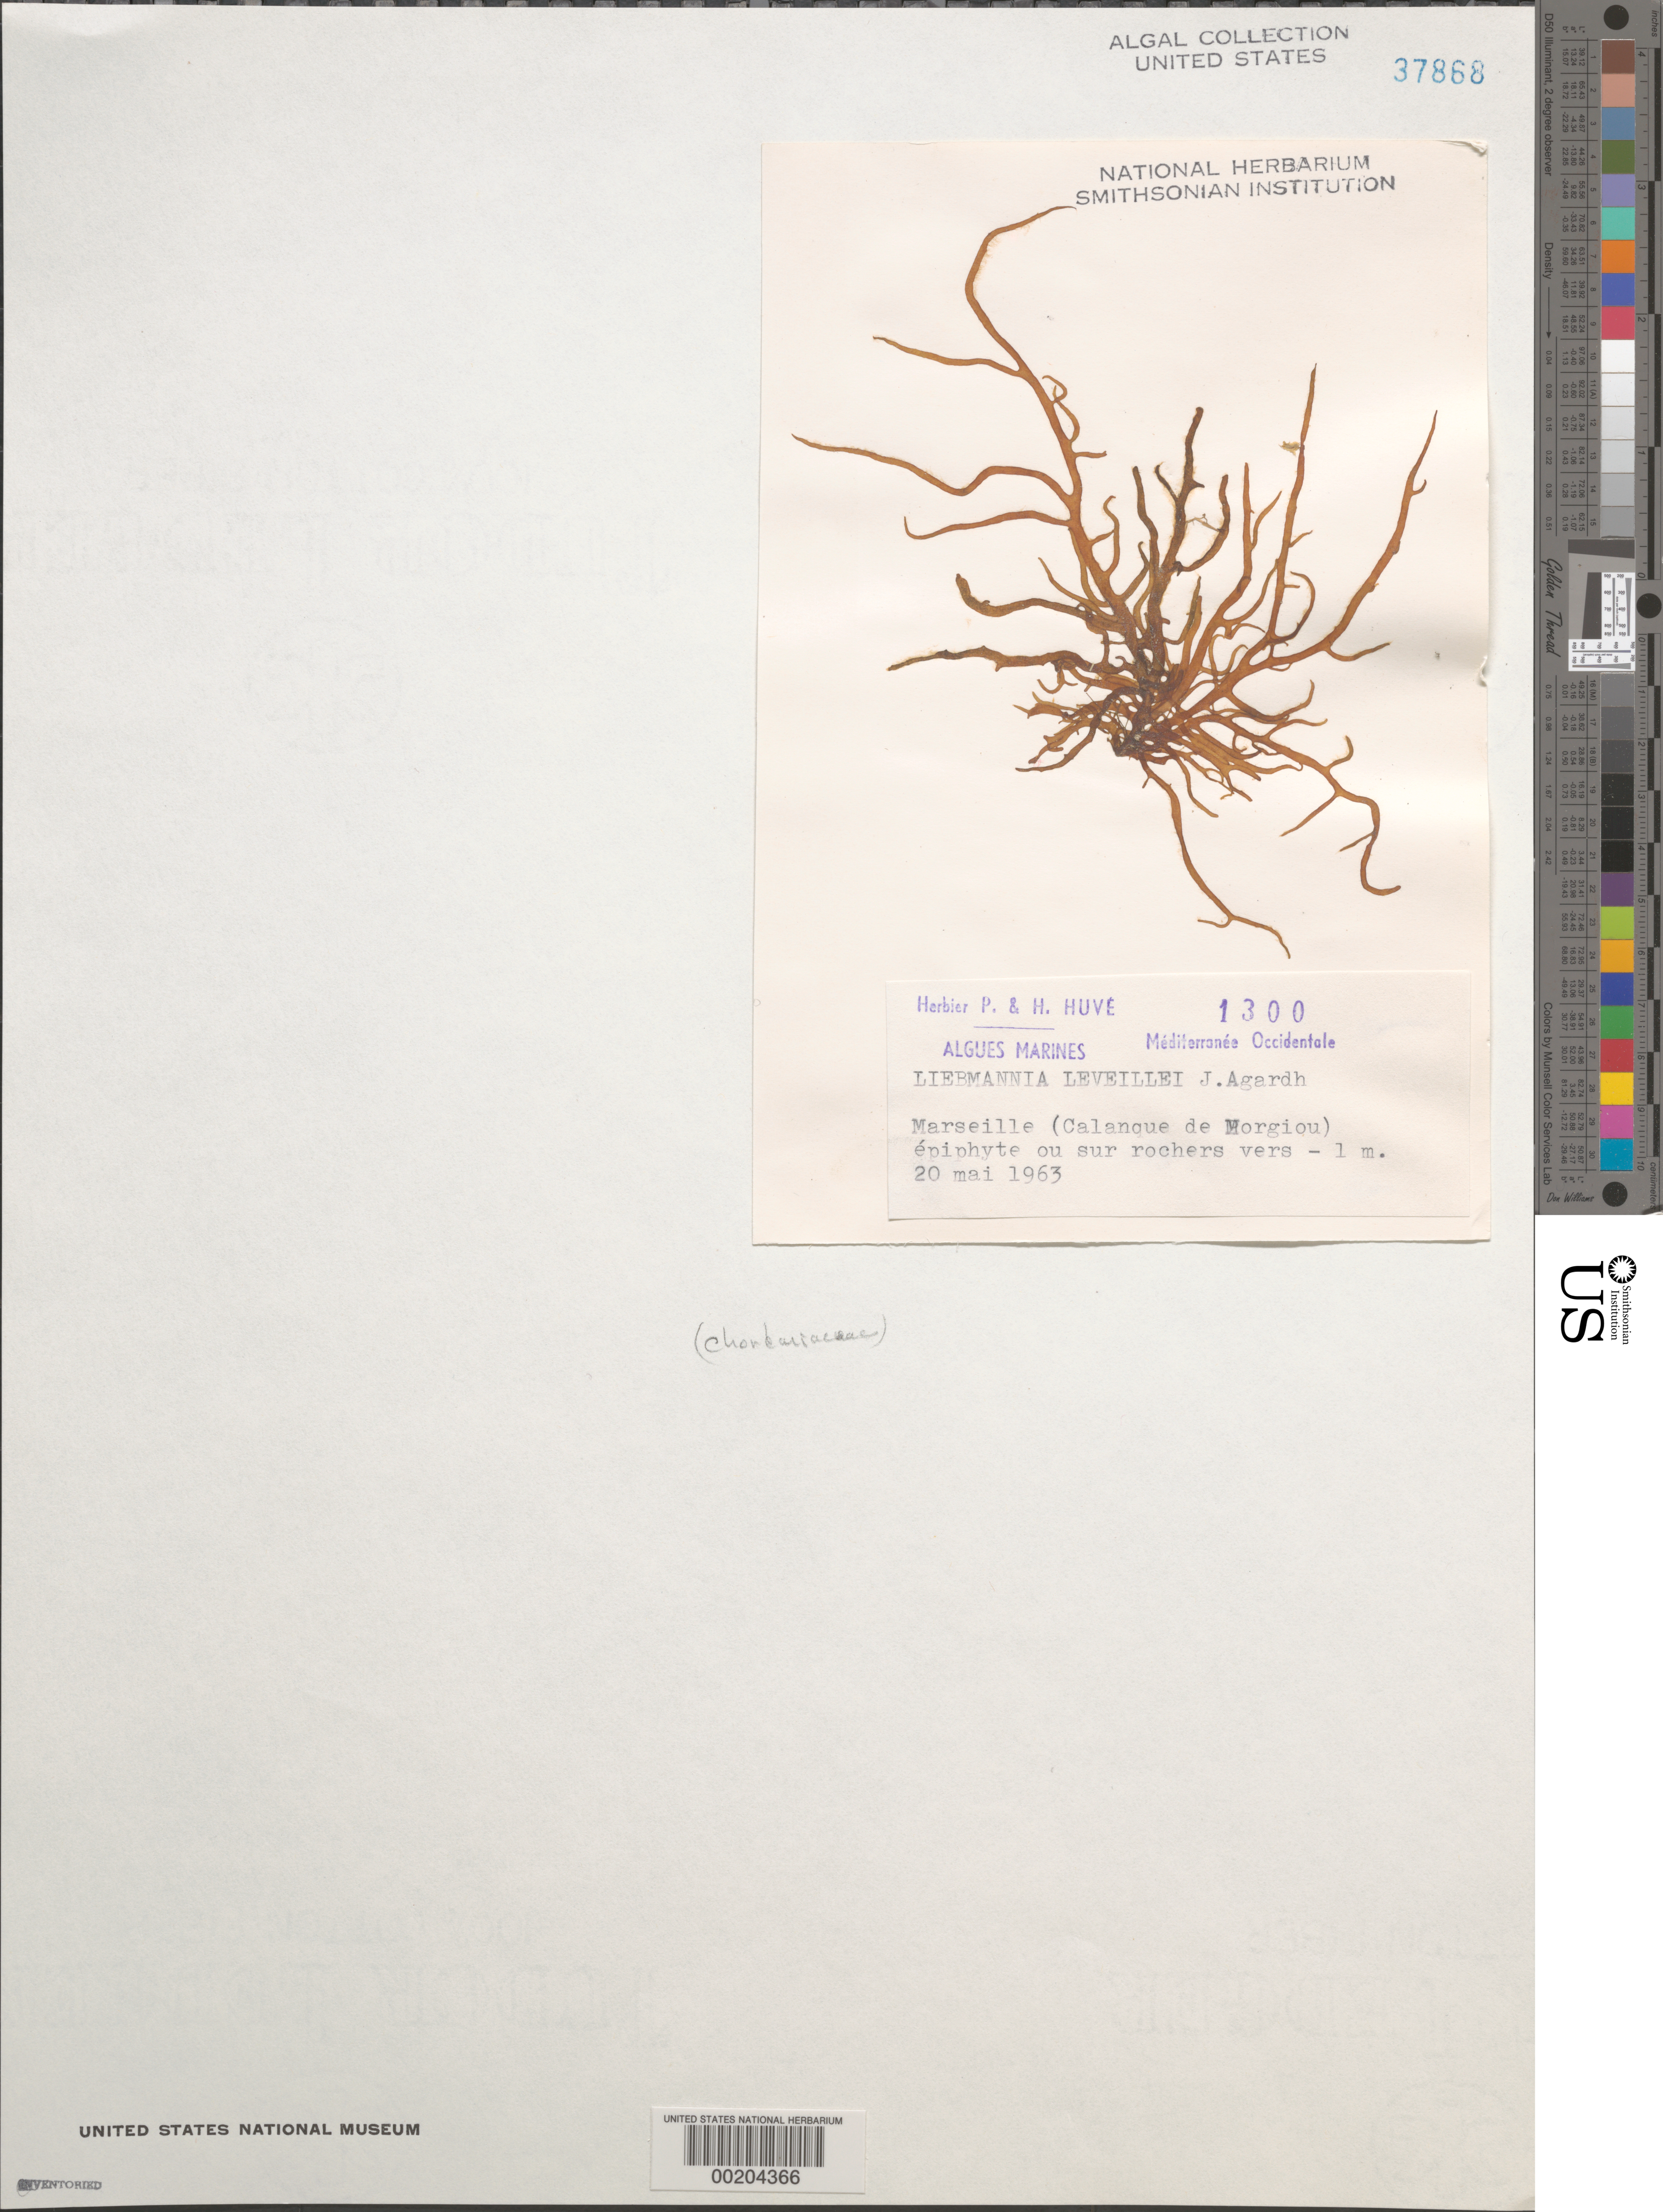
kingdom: Chromista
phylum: Ochrophyta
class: Phaeophyceae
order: Ectocarpales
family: Chordariaceae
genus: Mesogloia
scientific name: Mesogloia vermiculata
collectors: P. Huve & H. Huve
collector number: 1300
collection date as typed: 20 May 1963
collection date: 1963-05-20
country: France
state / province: Provence-Alpes-Côte d'Azur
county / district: Bouches-du-Rhône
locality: Marseille, Calanque de Morgiou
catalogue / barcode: US 37868